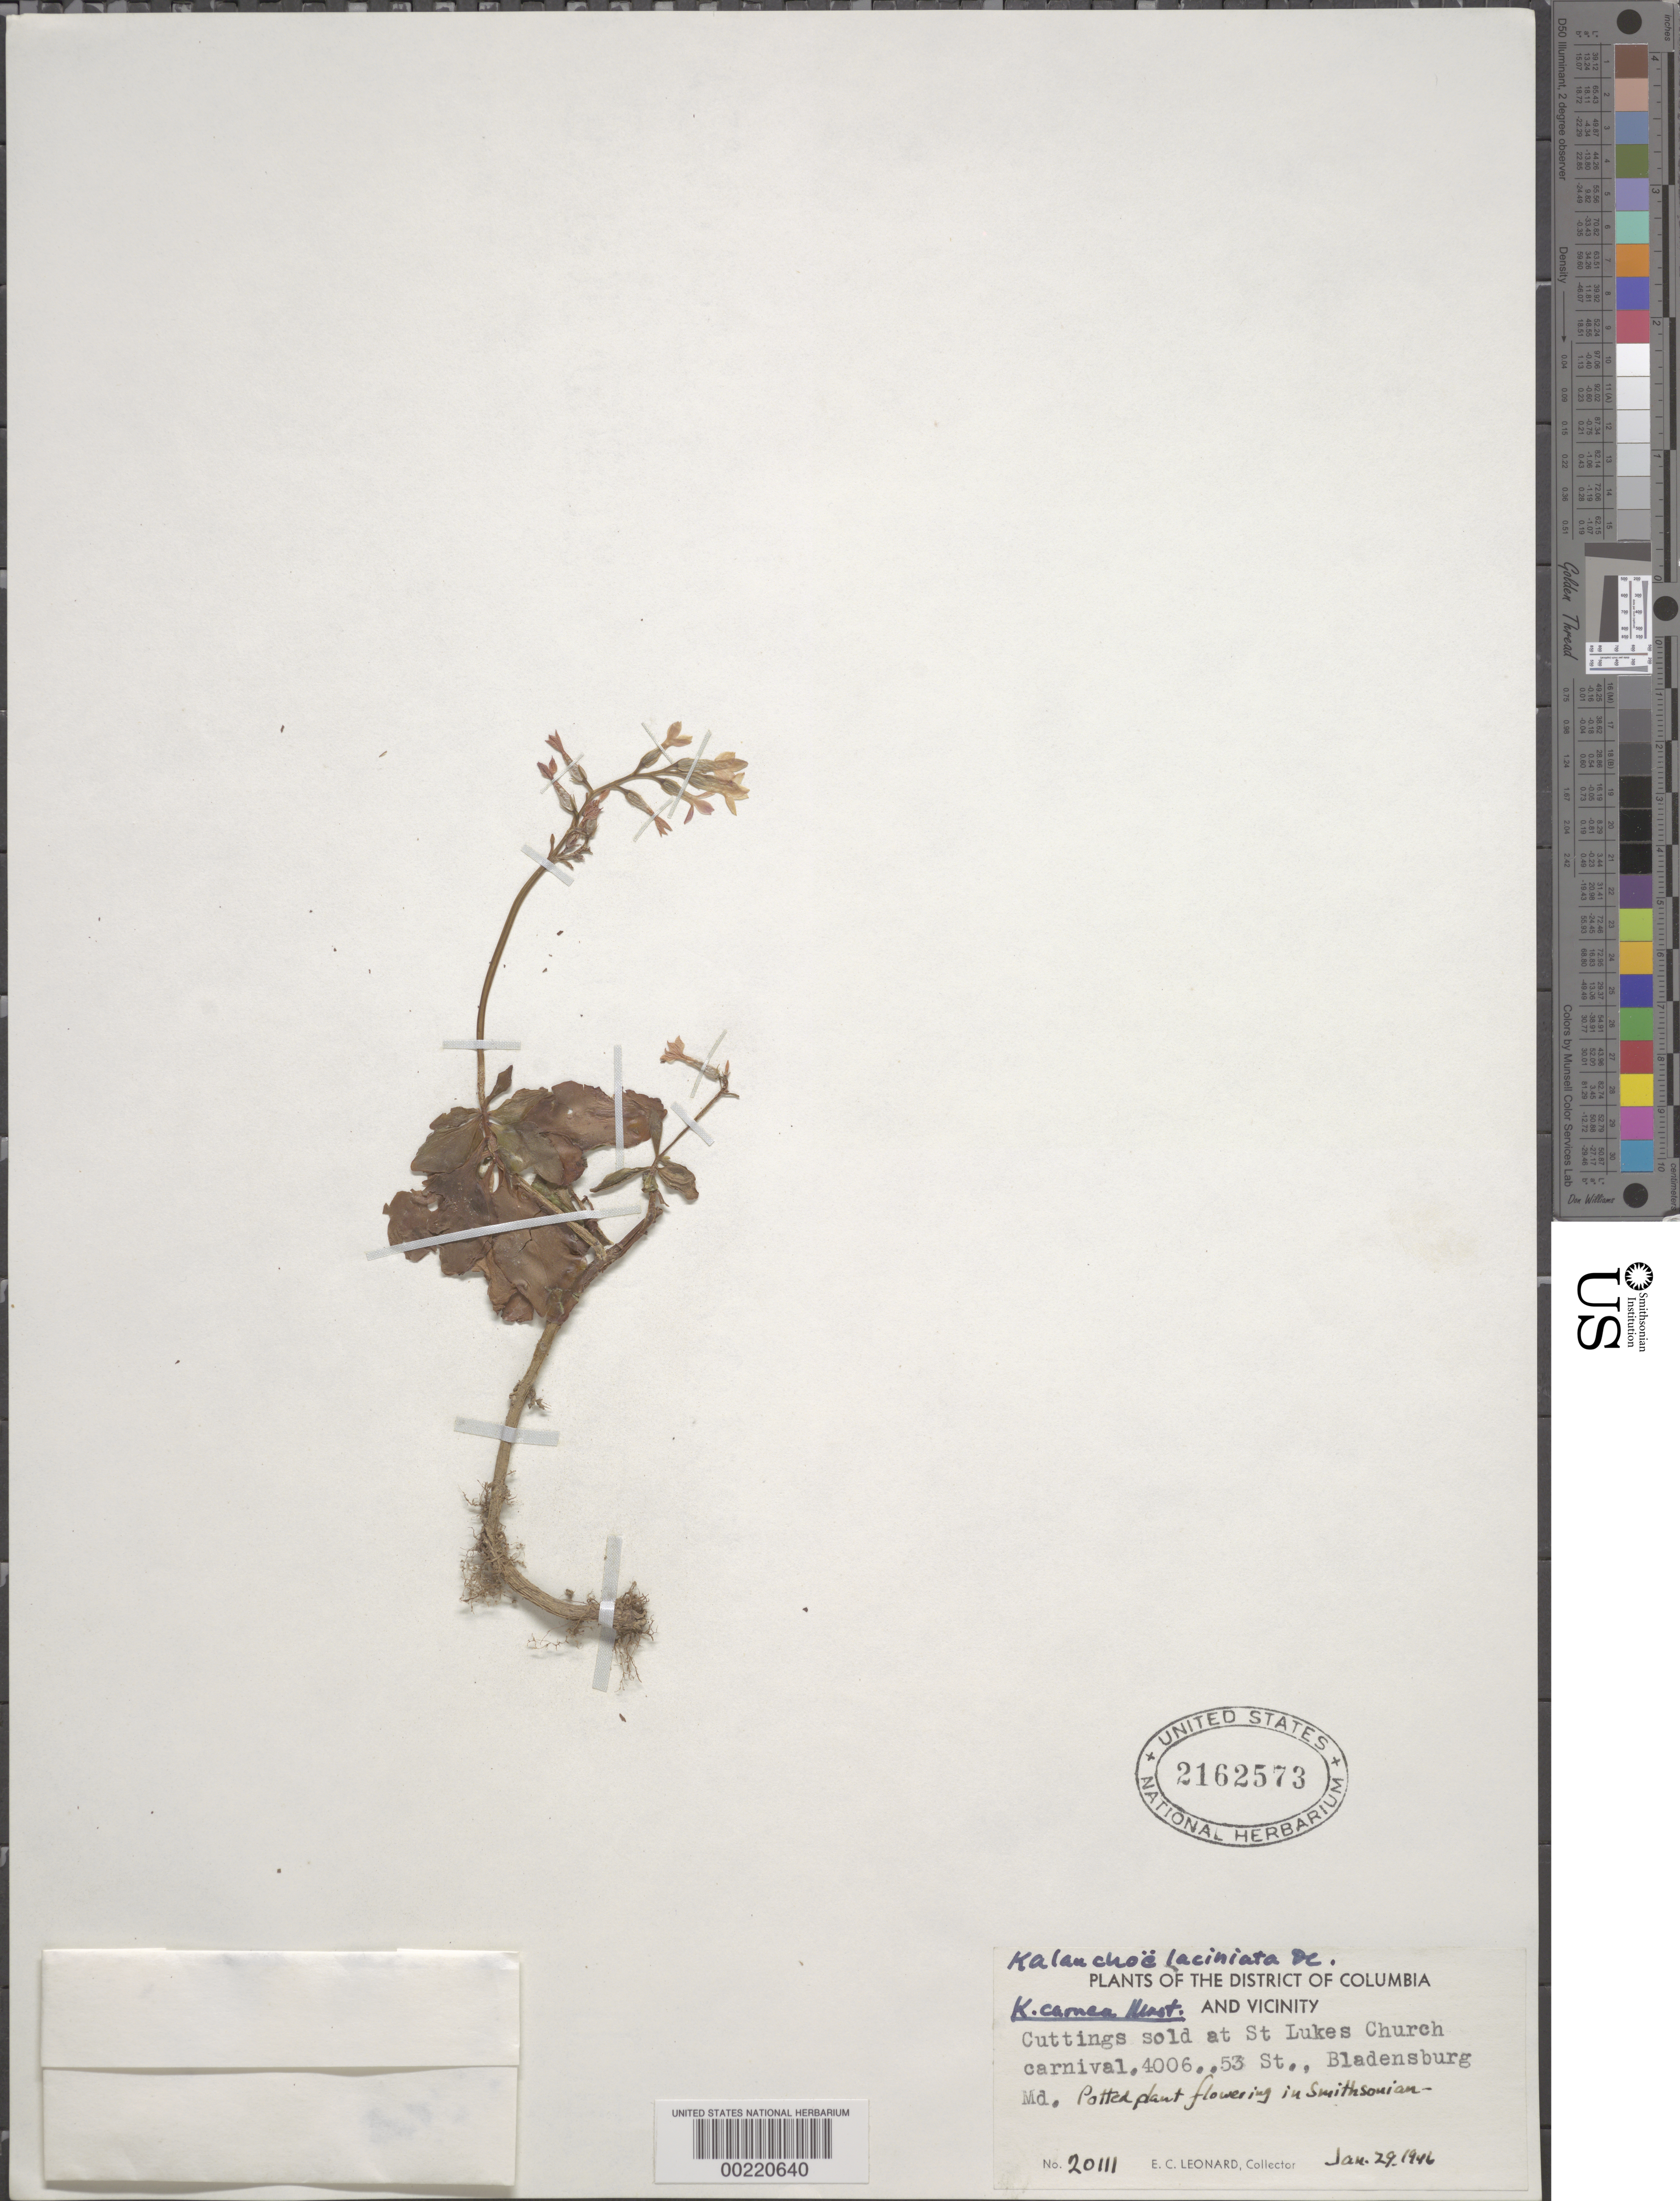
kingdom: Plantae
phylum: Tracheophyta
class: Magnoliopsida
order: Saxifragales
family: Crassulaceae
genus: Kalanchoe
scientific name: Kalanchoe carnea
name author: N.E. Br.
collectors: E. C. Leonard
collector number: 20111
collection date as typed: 29 Jan 1946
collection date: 1946-01-29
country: United States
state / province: District of Columbia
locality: Smithsonian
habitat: Pot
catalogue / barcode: US 2162573